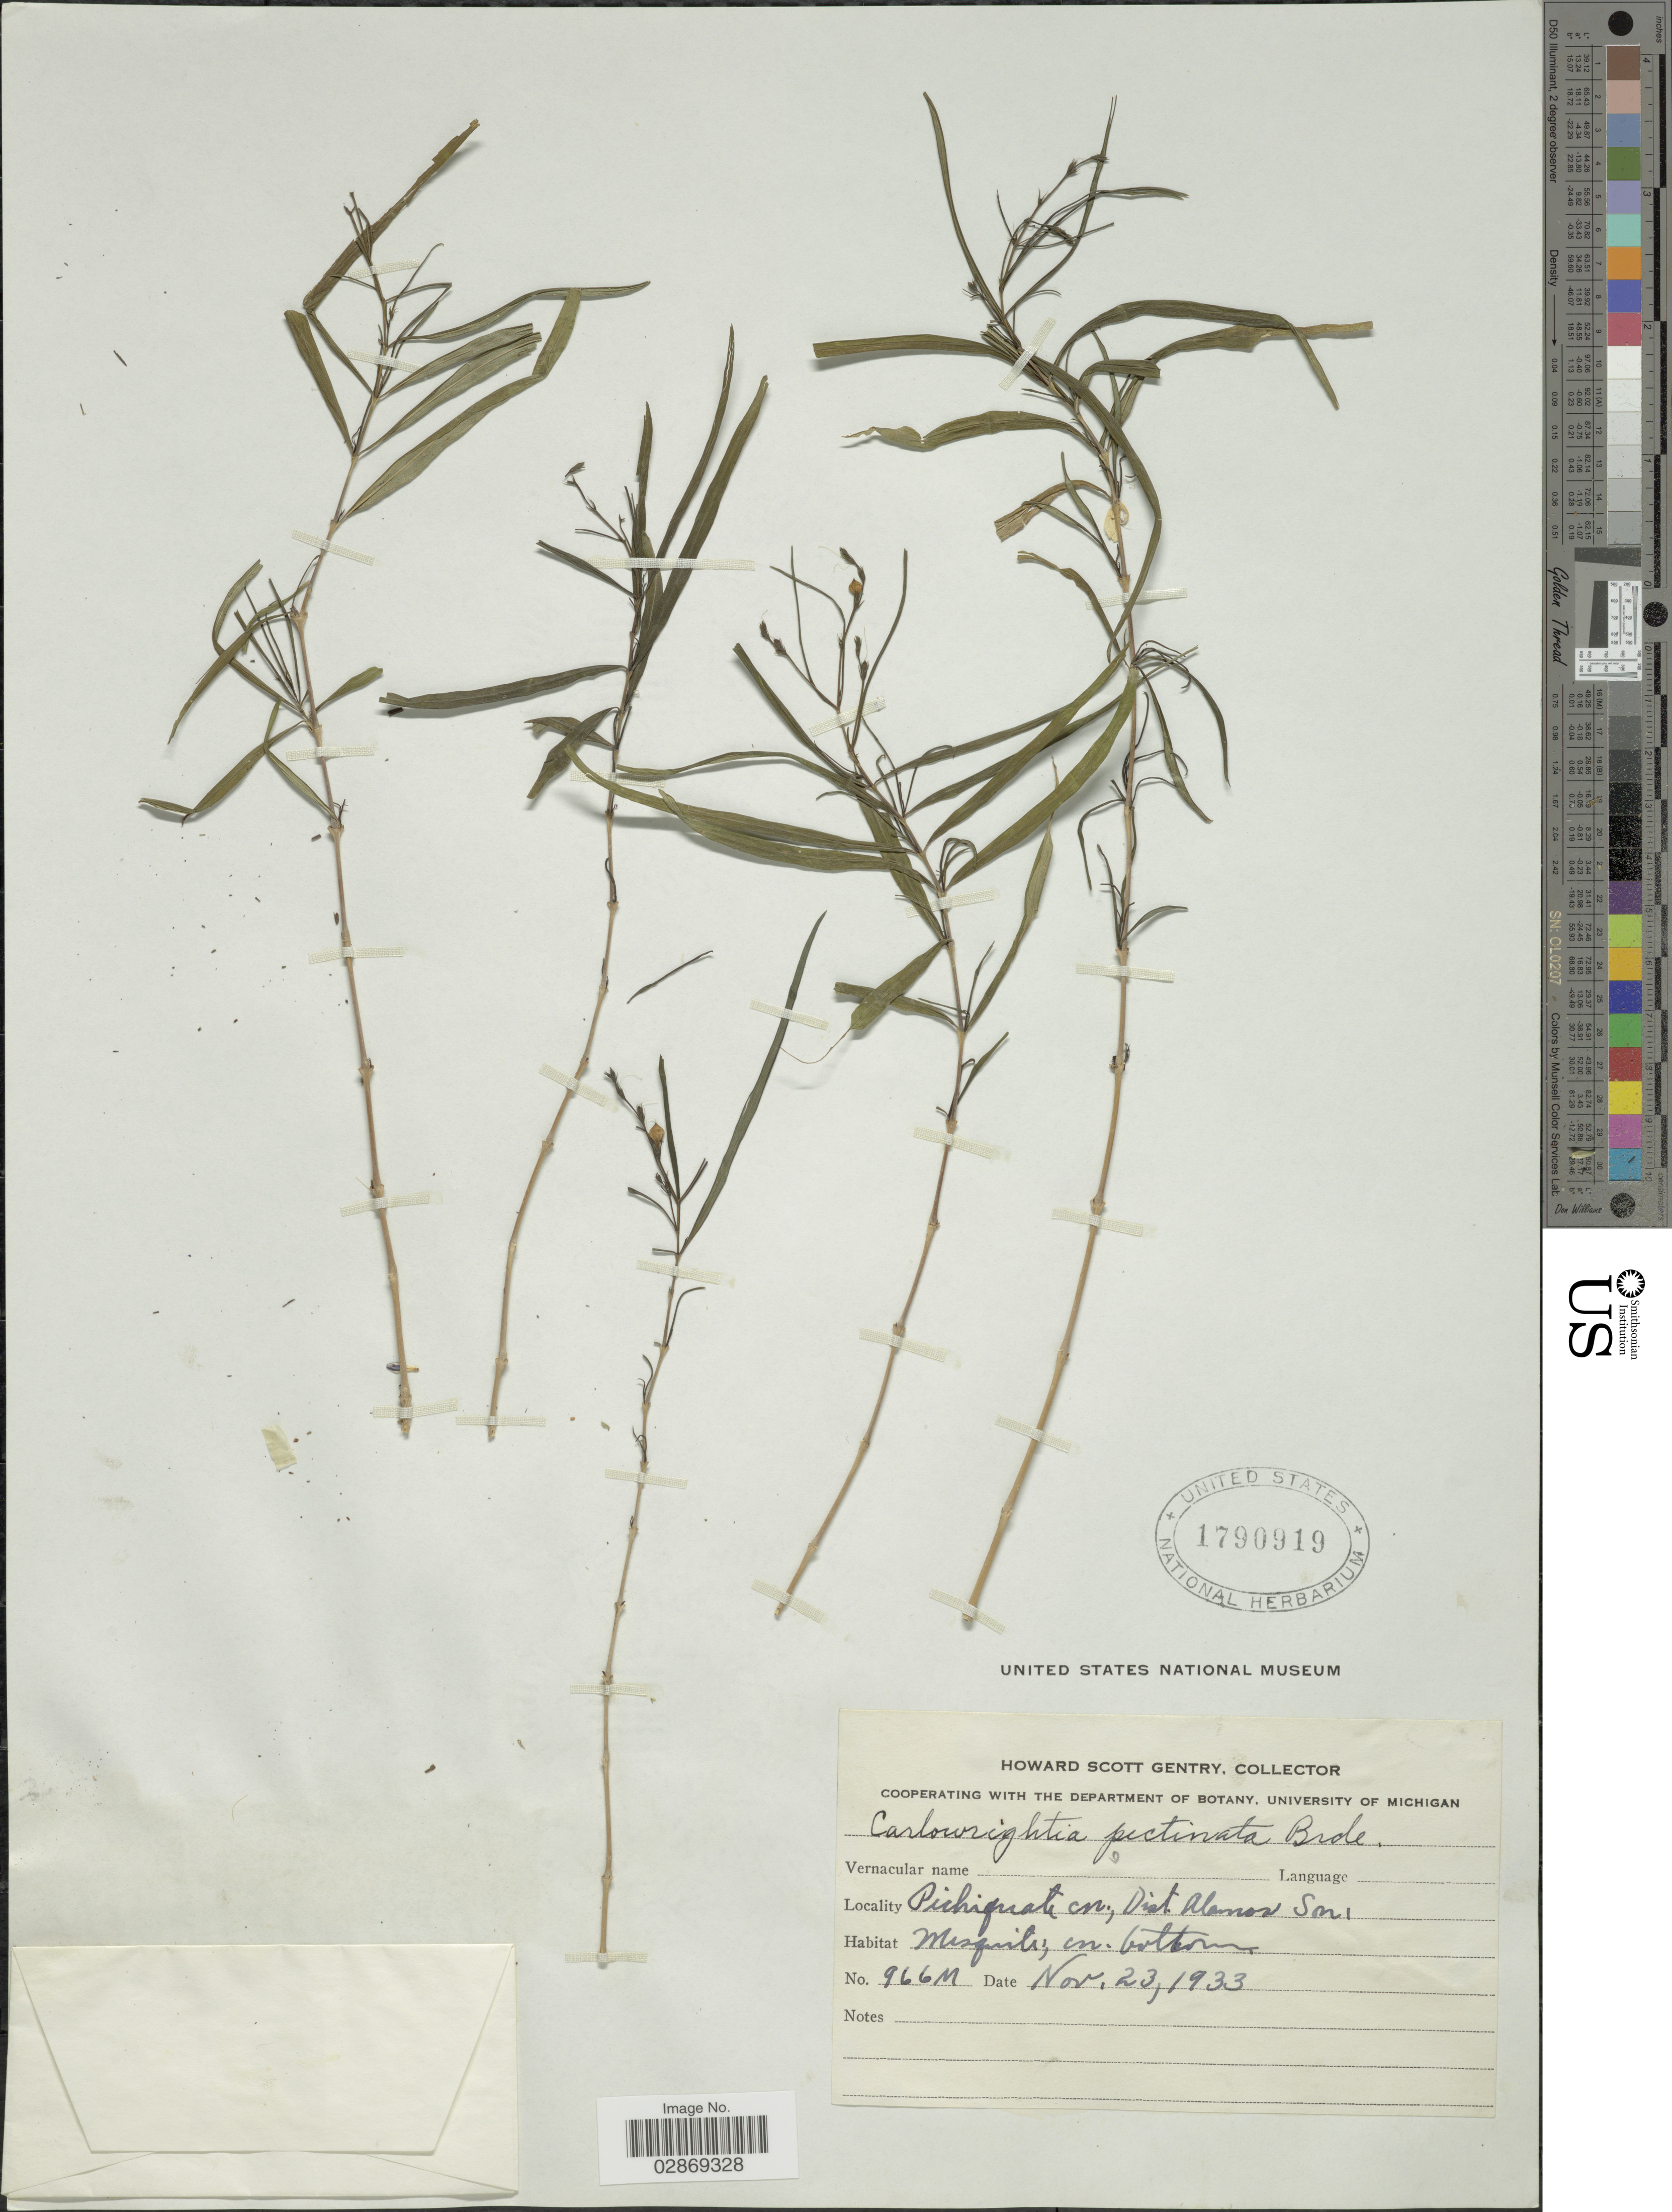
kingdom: Plantae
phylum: Tracheophyta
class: Magnoliopsida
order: Lamiales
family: Acanthaceae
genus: Carlowrightia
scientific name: Carlowrightia pectinata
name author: Brandegee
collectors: H. S. Gentry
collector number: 966M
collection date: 1933-11-23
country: Mexico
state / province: Sonora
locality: Pichiquate cn., Dist. Alamos, Son.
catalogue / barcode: US 1790919